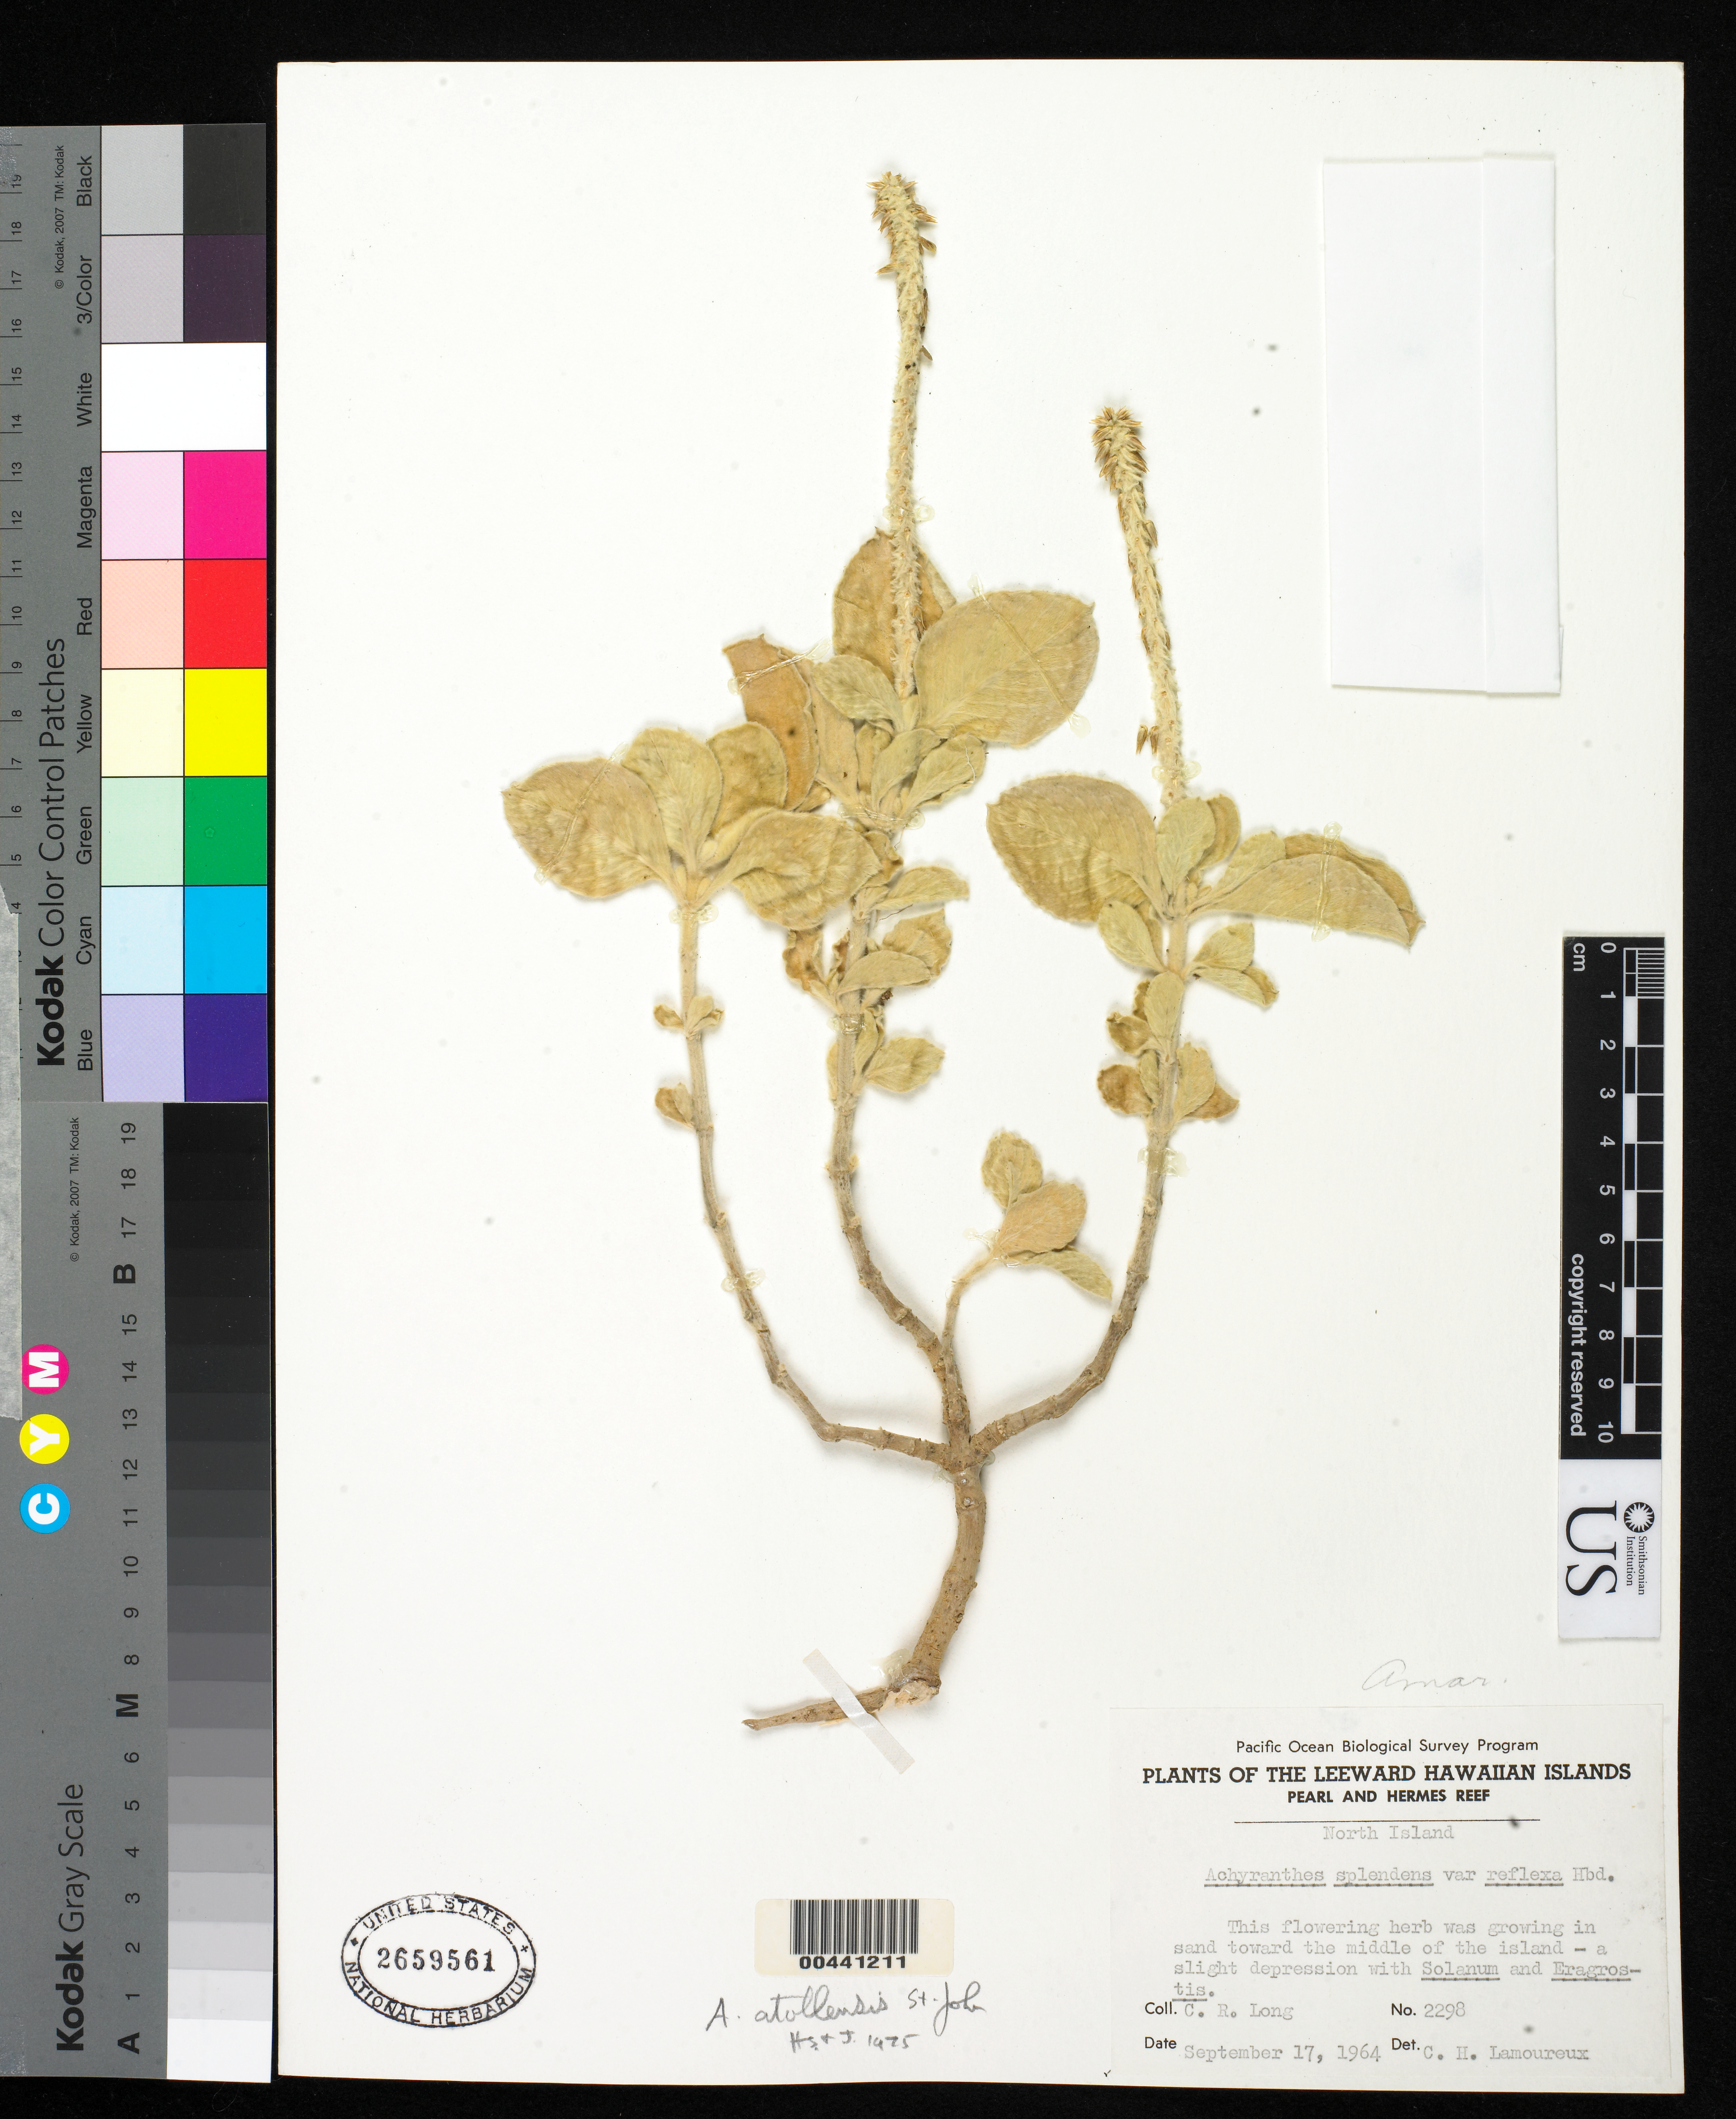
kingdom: Plantae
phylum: Tracheophyta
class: Magnoliopsida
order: Caryophyllales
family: Amaranthaceae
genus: Achyranthes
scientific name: Achyranthes atollensis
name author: H. St. John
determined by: St. John, H.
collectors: C. Long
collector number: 2298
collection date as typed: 17 Sep 1964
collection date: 1964-09-17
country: United States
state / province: Hawaii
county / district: Honolulu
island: Pearl and Hermes Atoll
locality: North Islet, middle of the island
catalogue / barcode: US 2659561